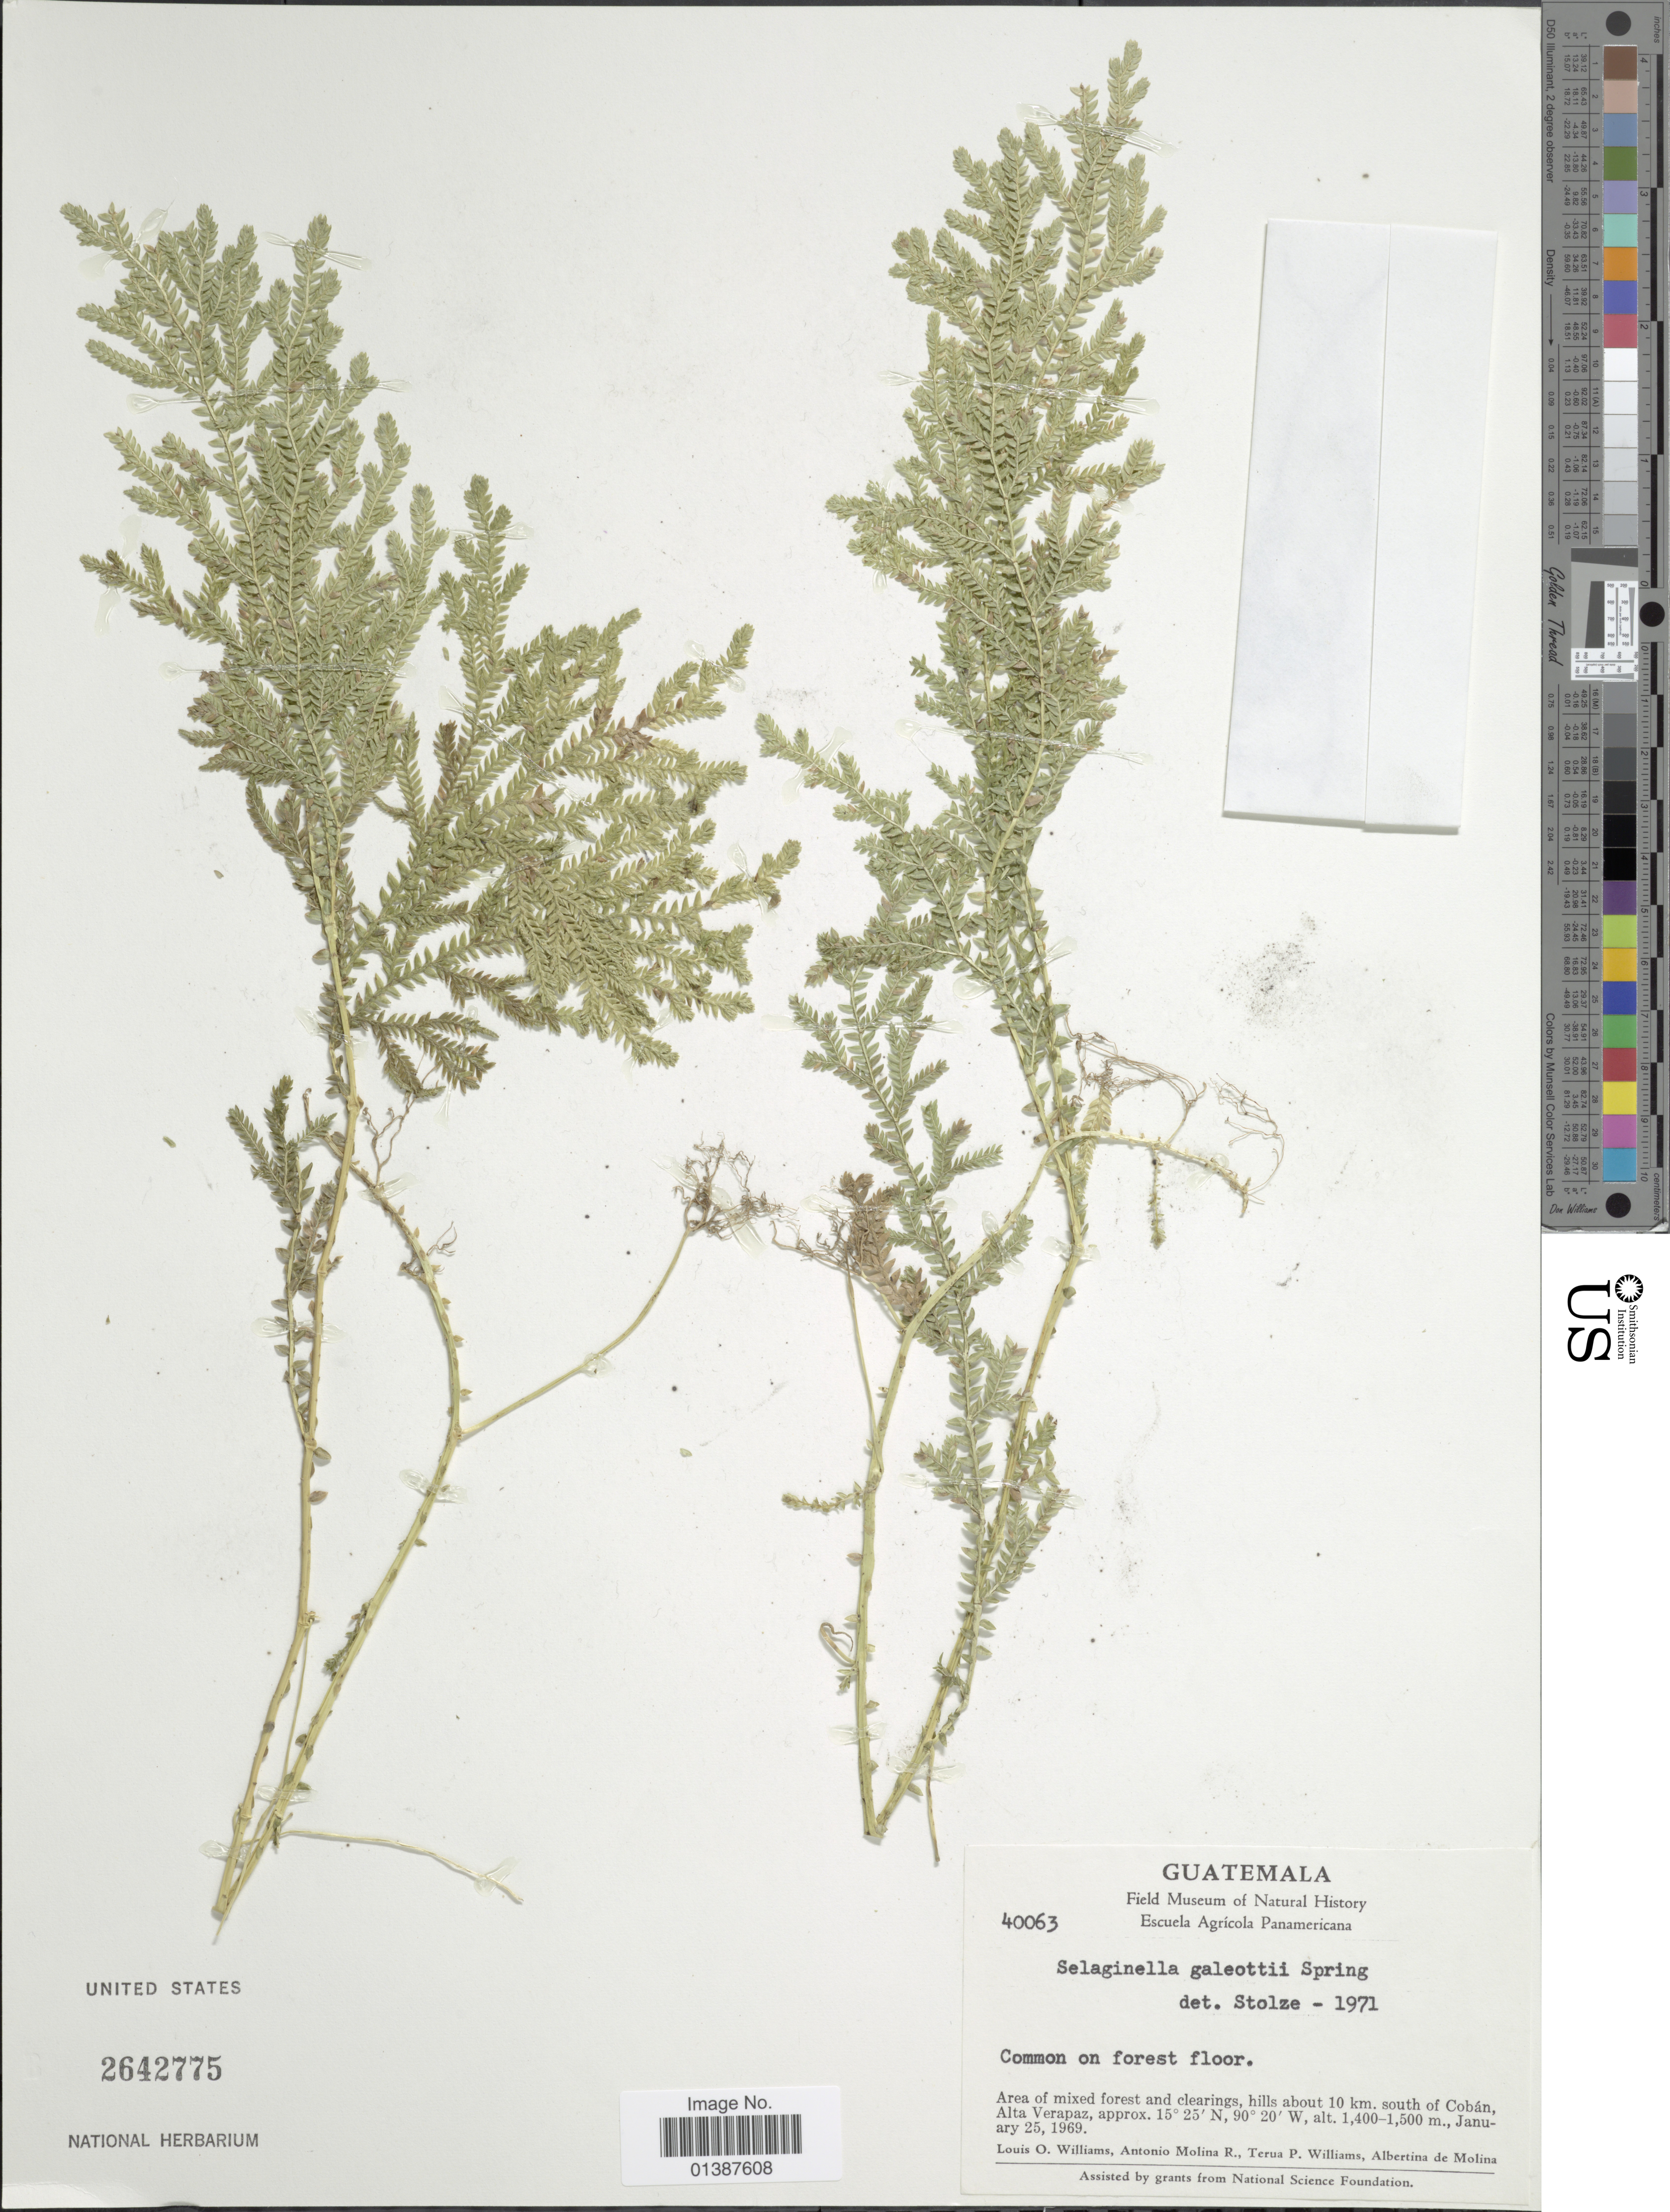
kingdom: Plantae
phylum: Tracheophyta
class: Lycopodiopsida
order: Selaginellales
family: Selaginellaceae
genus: Selaginella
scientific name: Selaginella galeottii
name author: Spring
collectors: L. O. Williams, A. Molina R., T. P. Williams & A. R. Molina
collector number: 40063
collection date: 1969-01-25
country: Guatemala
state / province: Alta Verapaz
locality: Area of mixed an clearings, hills about 10 km south of Cobán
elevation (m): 1400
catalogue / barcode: US 2642775